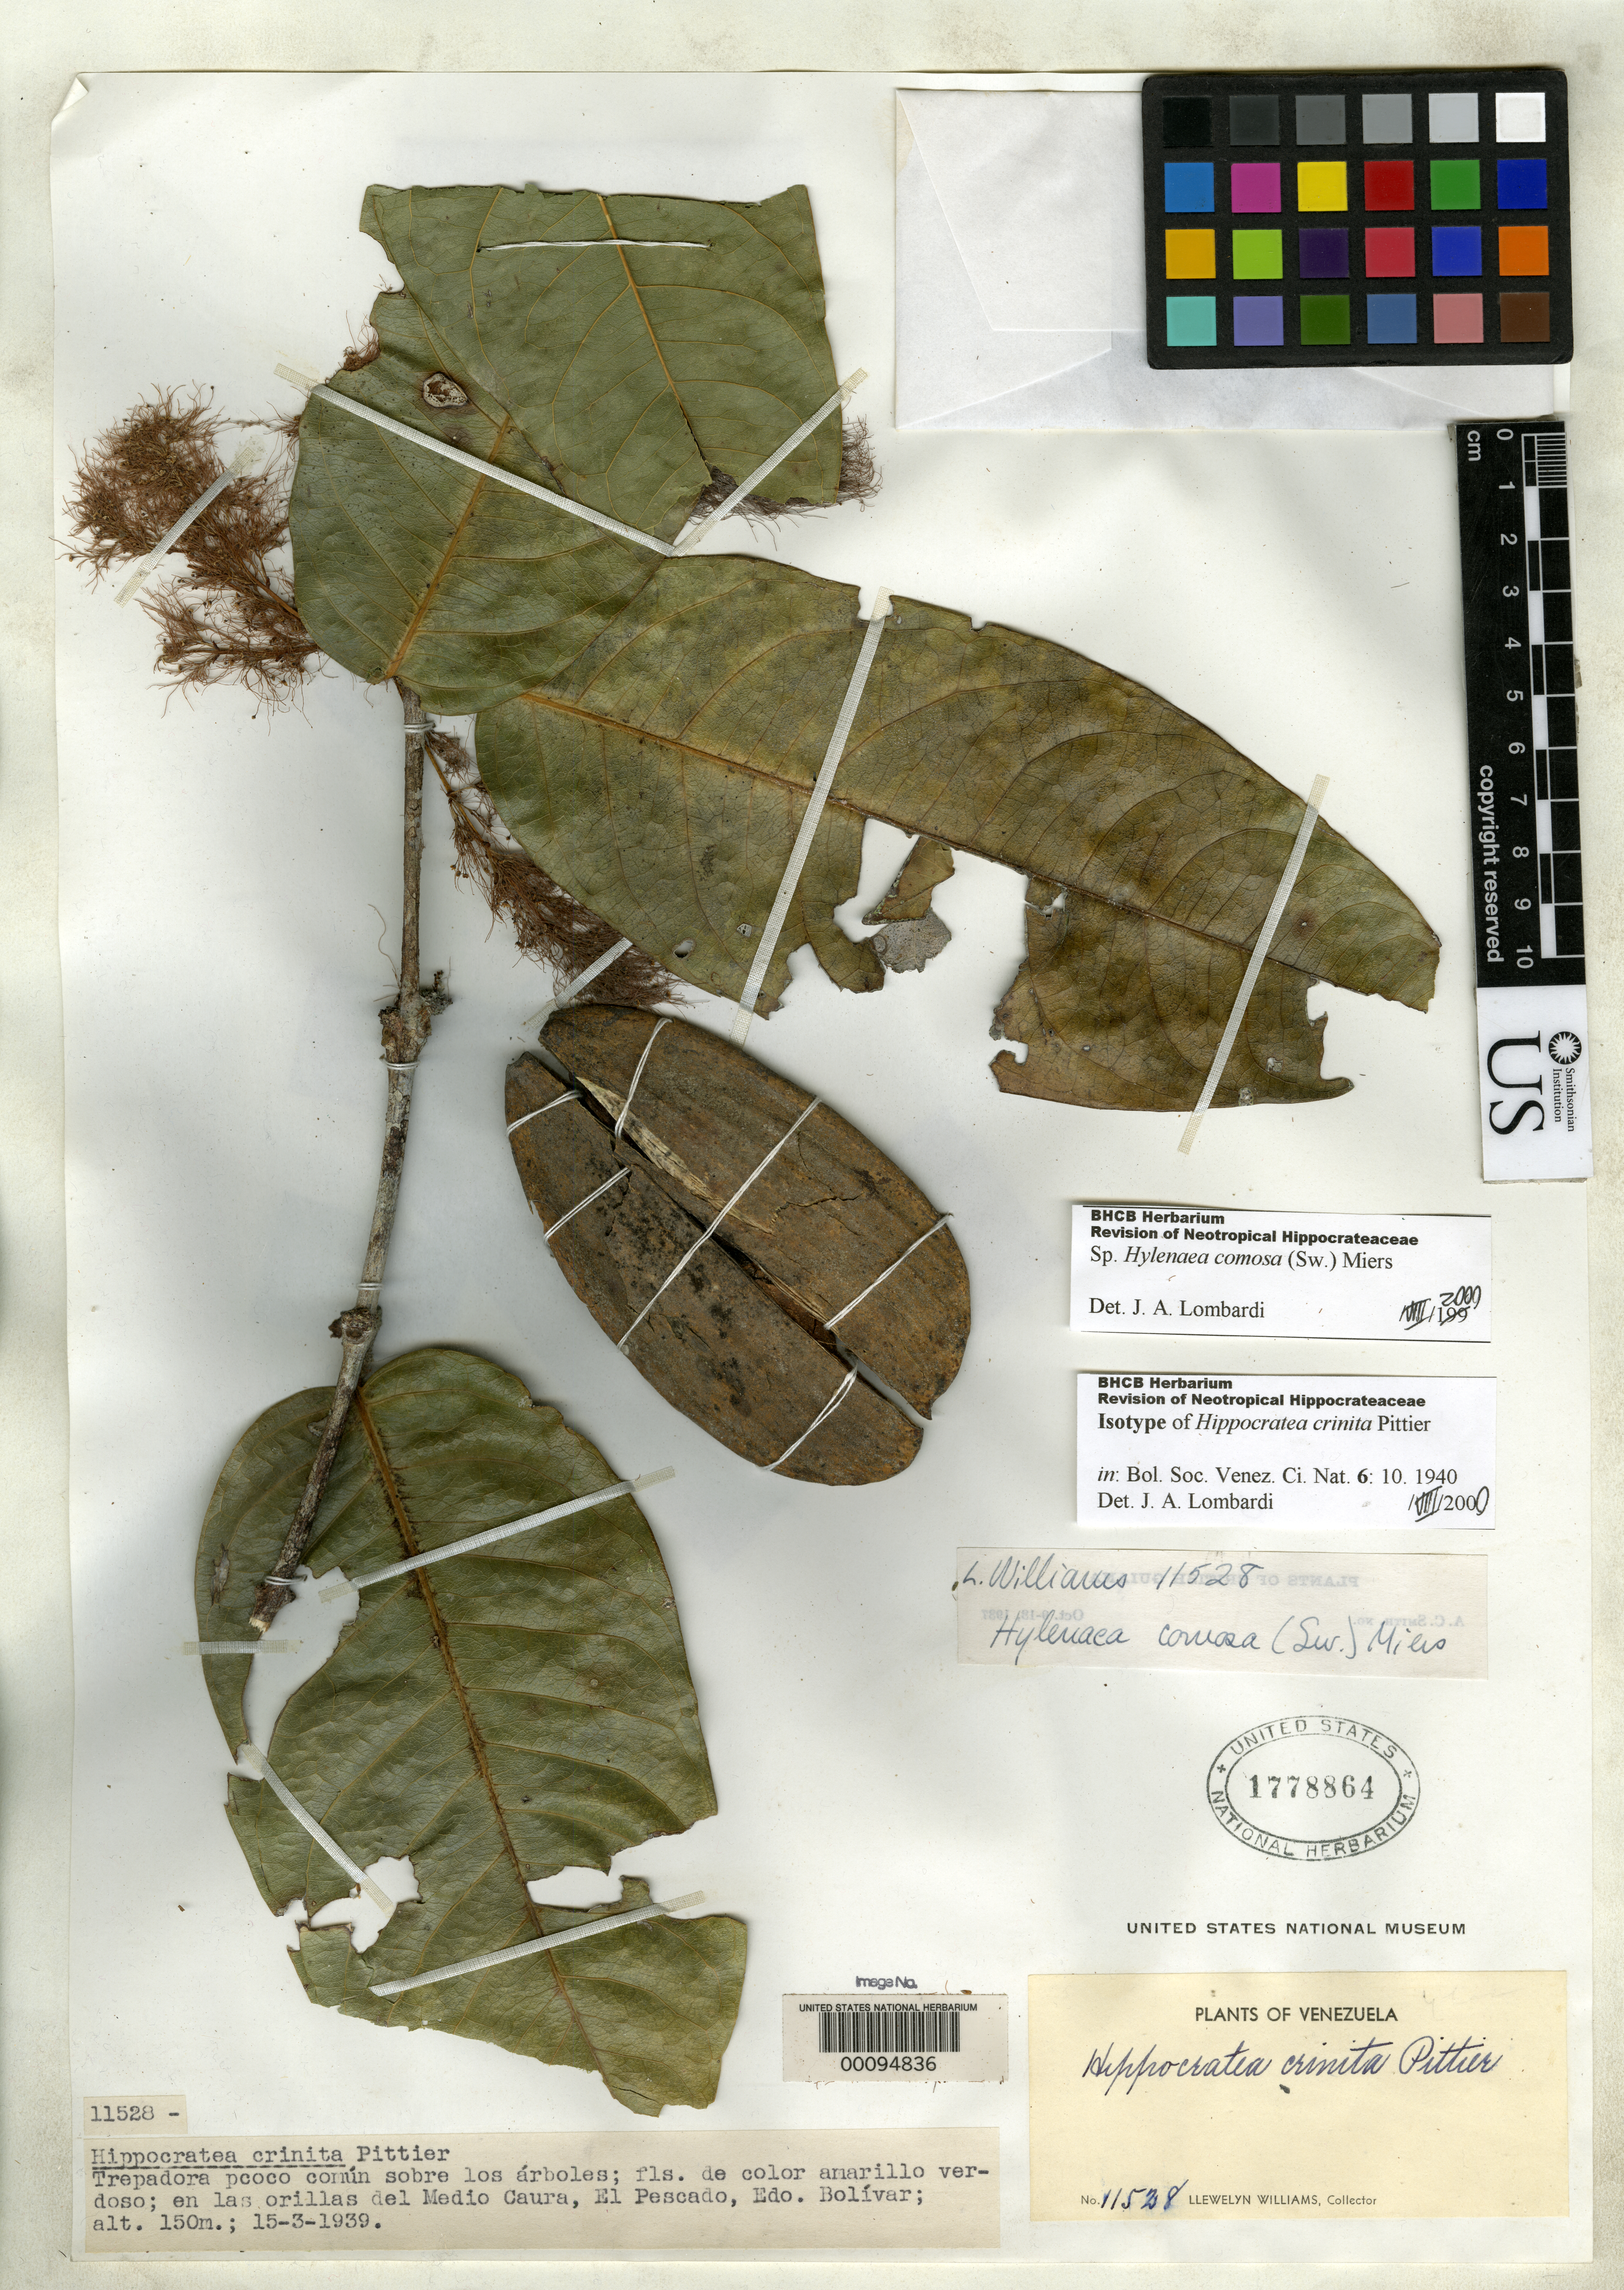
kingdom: Plantae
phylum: Tracheophyta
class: Magnoliopsida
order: Celastrales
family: Celastraceae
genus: Hippocratea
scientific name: Hippocratea crinita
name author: Pittier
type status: Type Collection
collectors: Ll. Williams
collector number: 11528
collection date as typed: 15 Mar 1939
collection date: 1939-03-15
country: Venezuela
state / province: Bolivar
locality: Las orillas del Mediocaura, el Pescado.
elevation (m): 150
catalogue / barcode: US 1778864